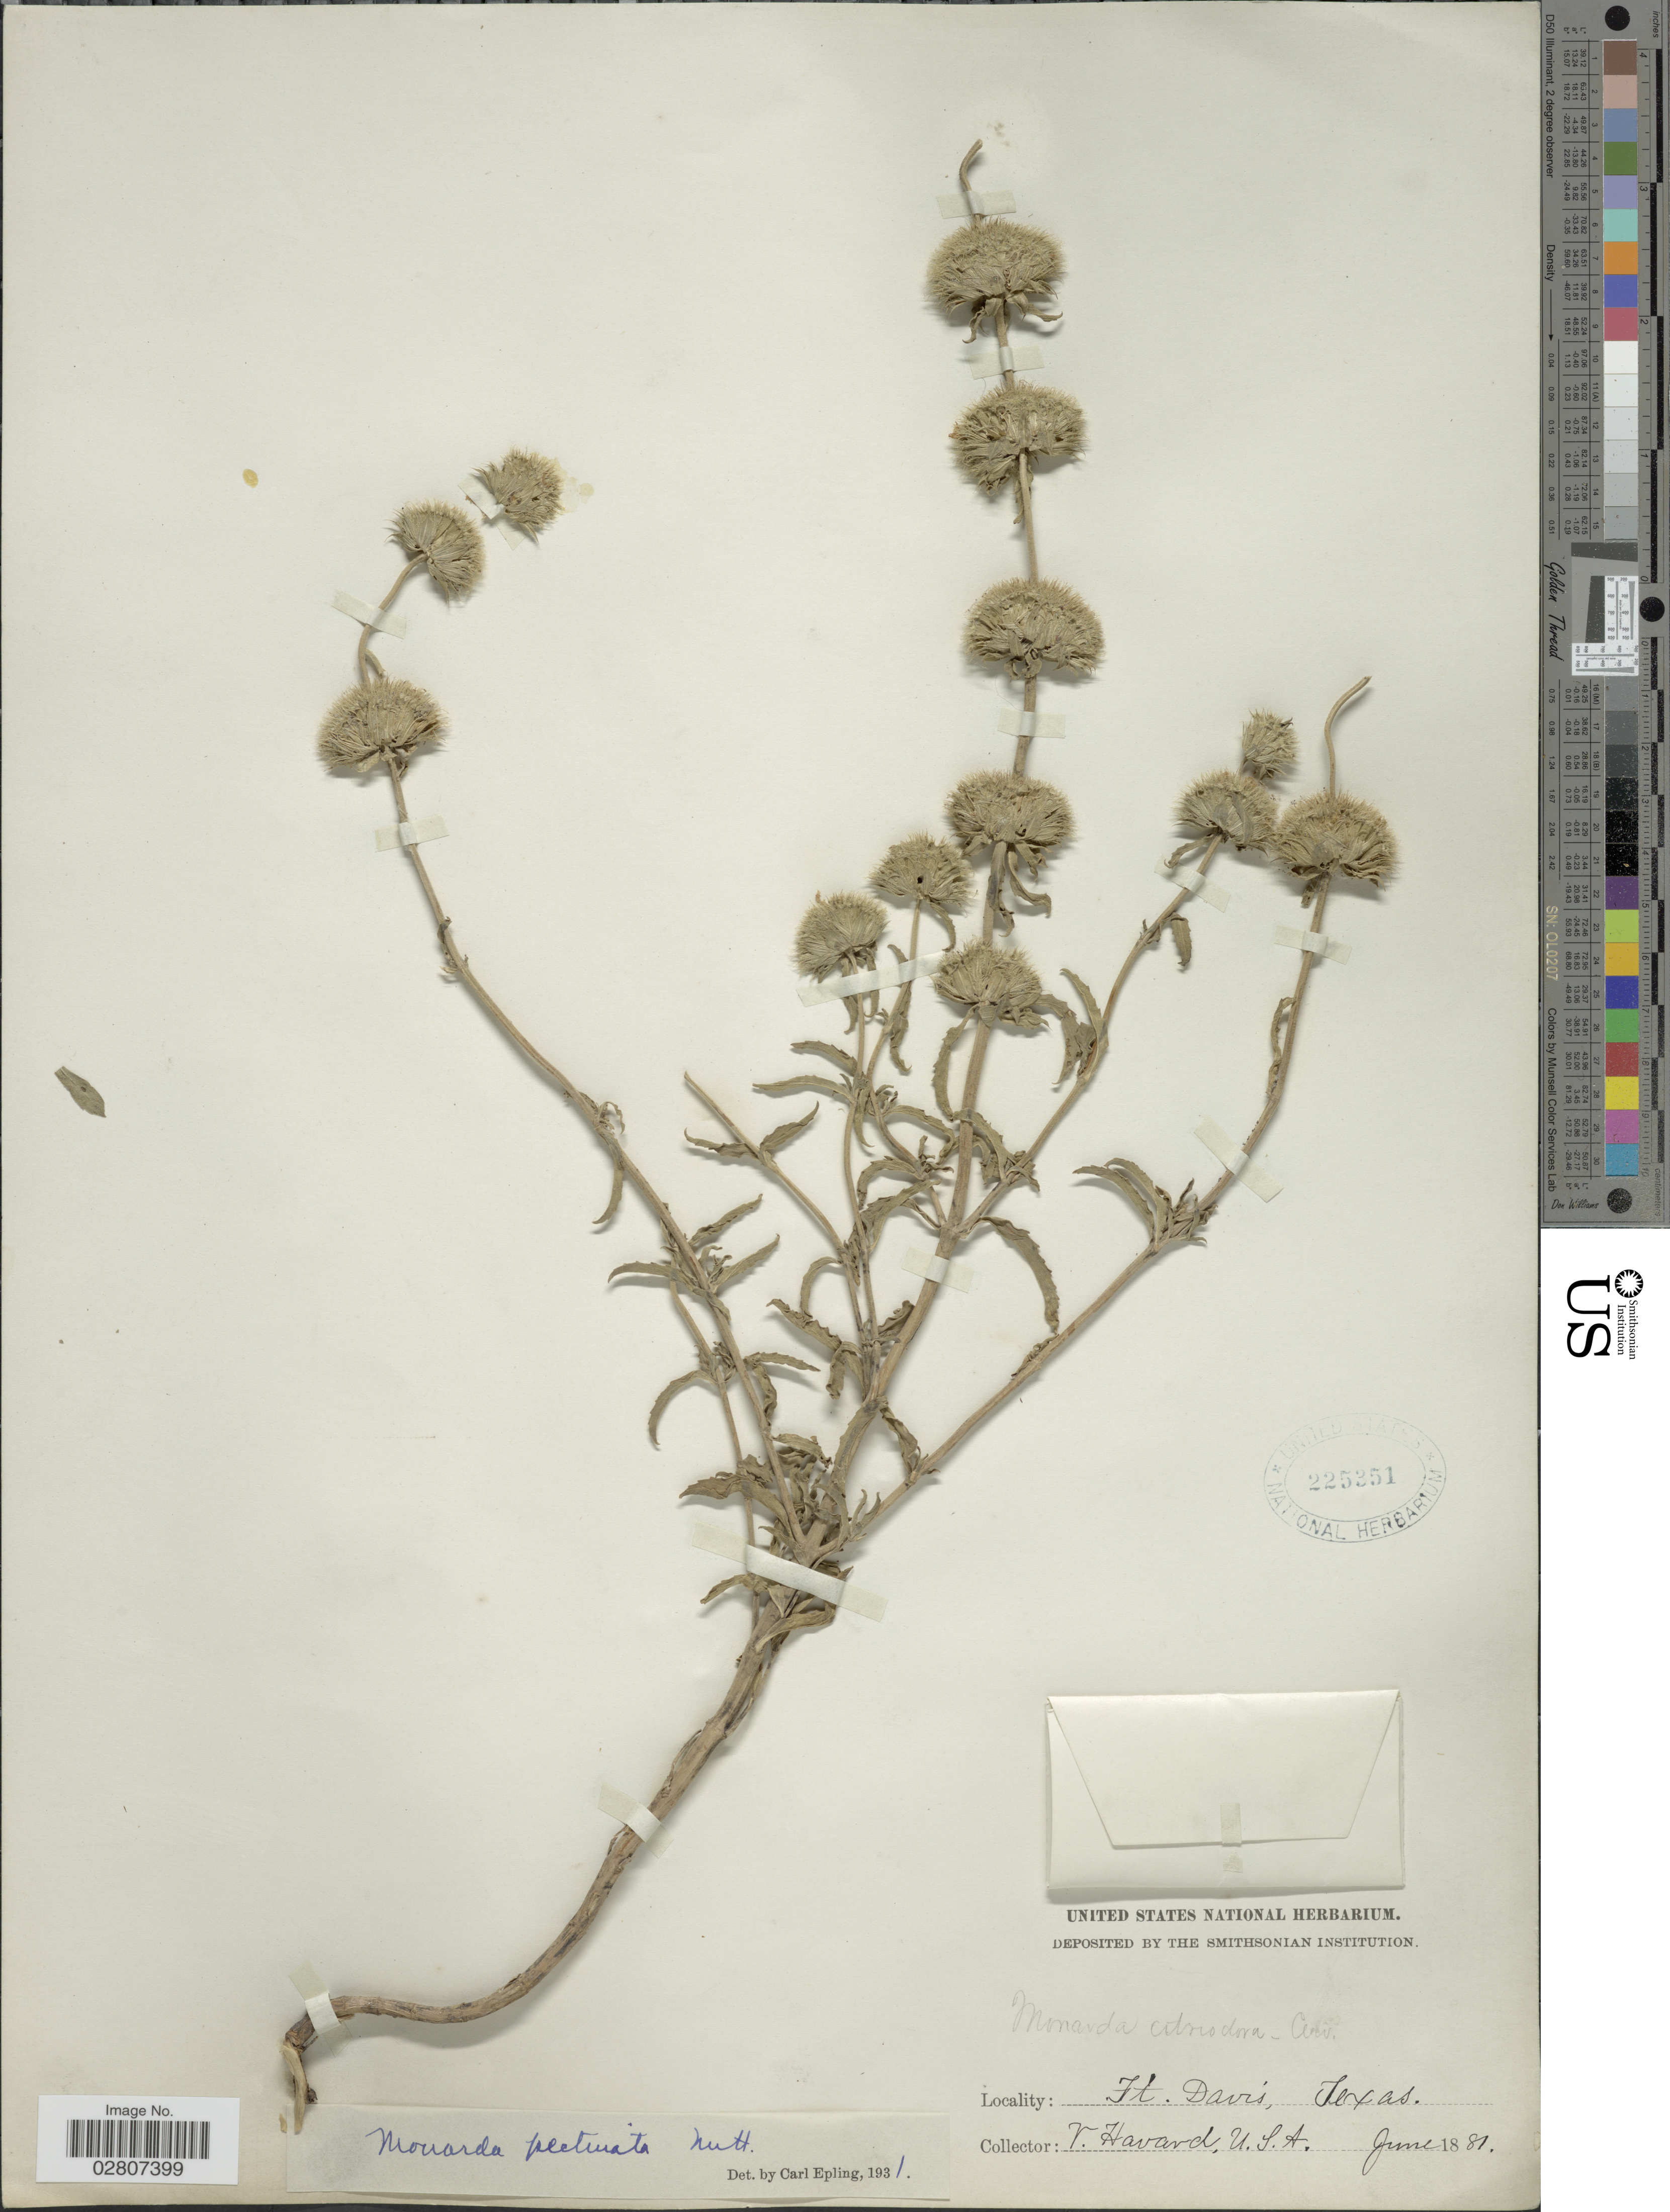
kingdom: Plantae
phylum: Tracheophyta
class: Magnoliopsida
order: Lamiales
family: Lamiaceae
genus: Monarda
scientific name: Monarda pectinata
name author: Nutt.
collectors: V. Havard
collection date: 1881-06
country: United States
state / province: Texas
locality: Ft. Davis, Texas.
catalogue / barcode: US 225351